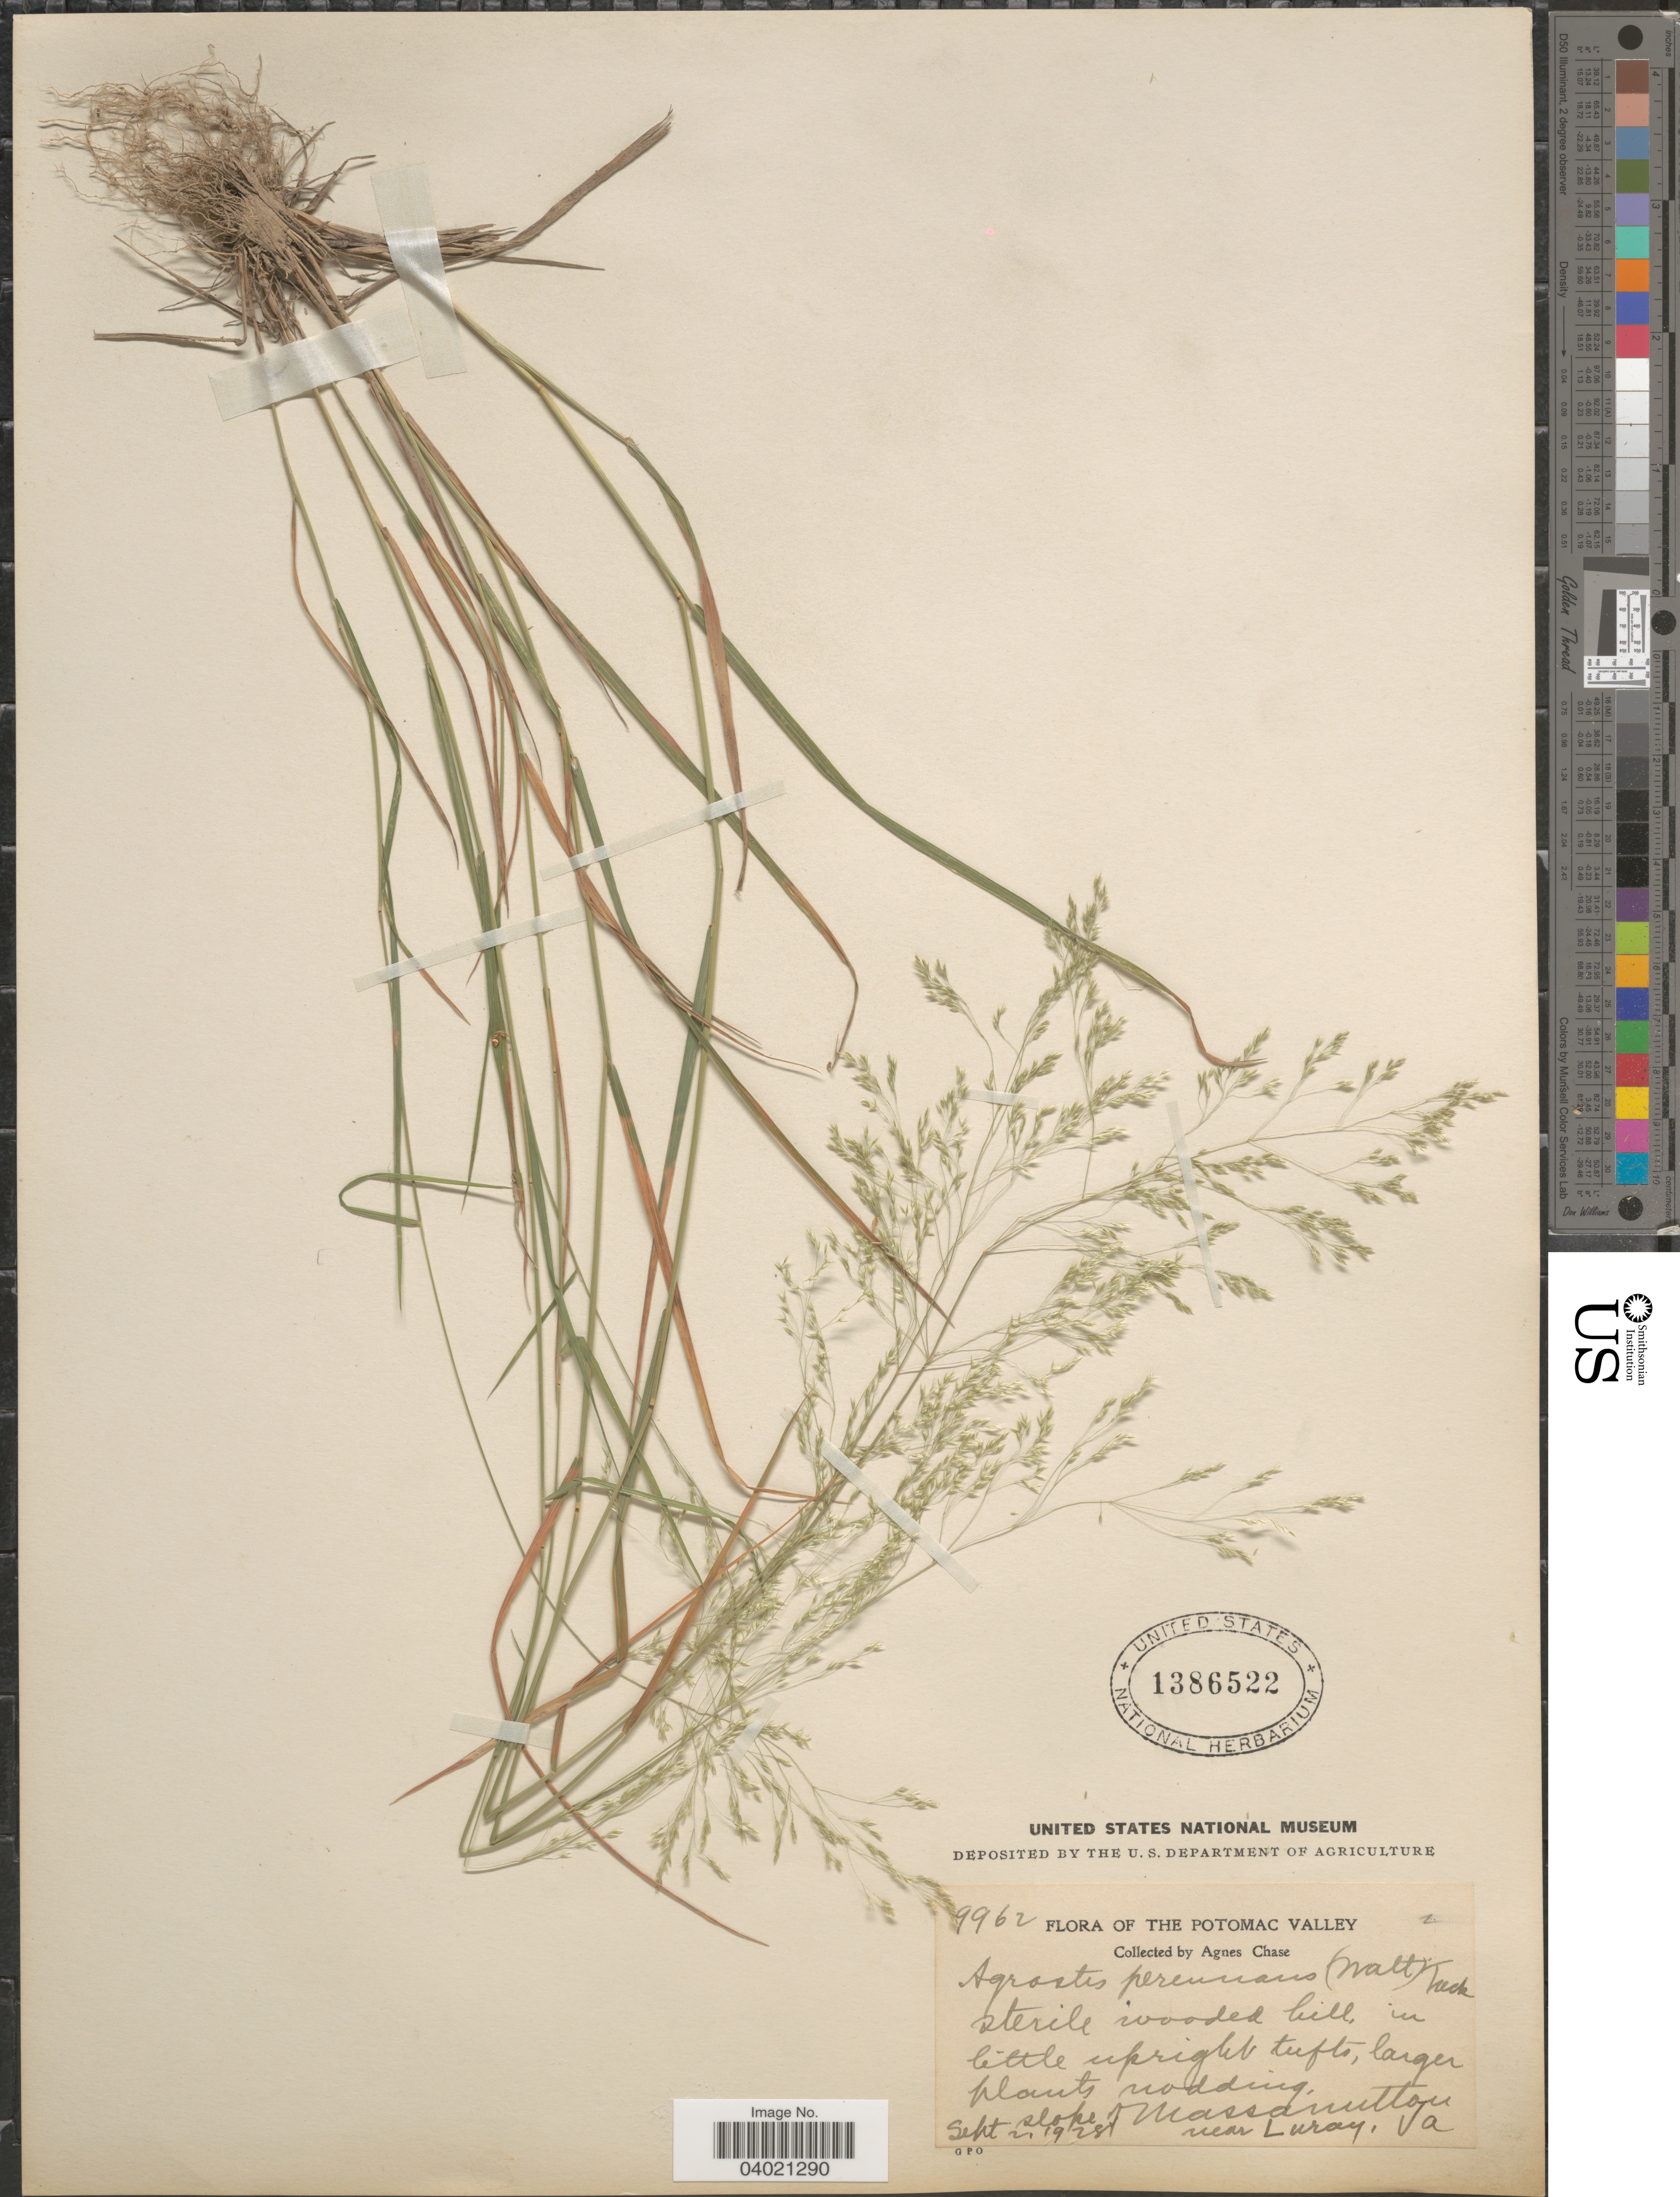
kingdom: Plantae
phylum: Tracheophyta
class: Liliopsida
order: Poales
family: Poaceae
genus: Agrostis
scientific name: Agrostis perennans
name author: (Walter) Tuck.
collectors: A. Chase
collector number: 9962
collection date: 1928-09-02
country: United States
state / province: Virginia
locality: The Potomac Valley. Slope of Massanutton near Luray.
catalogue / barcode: US 1386522